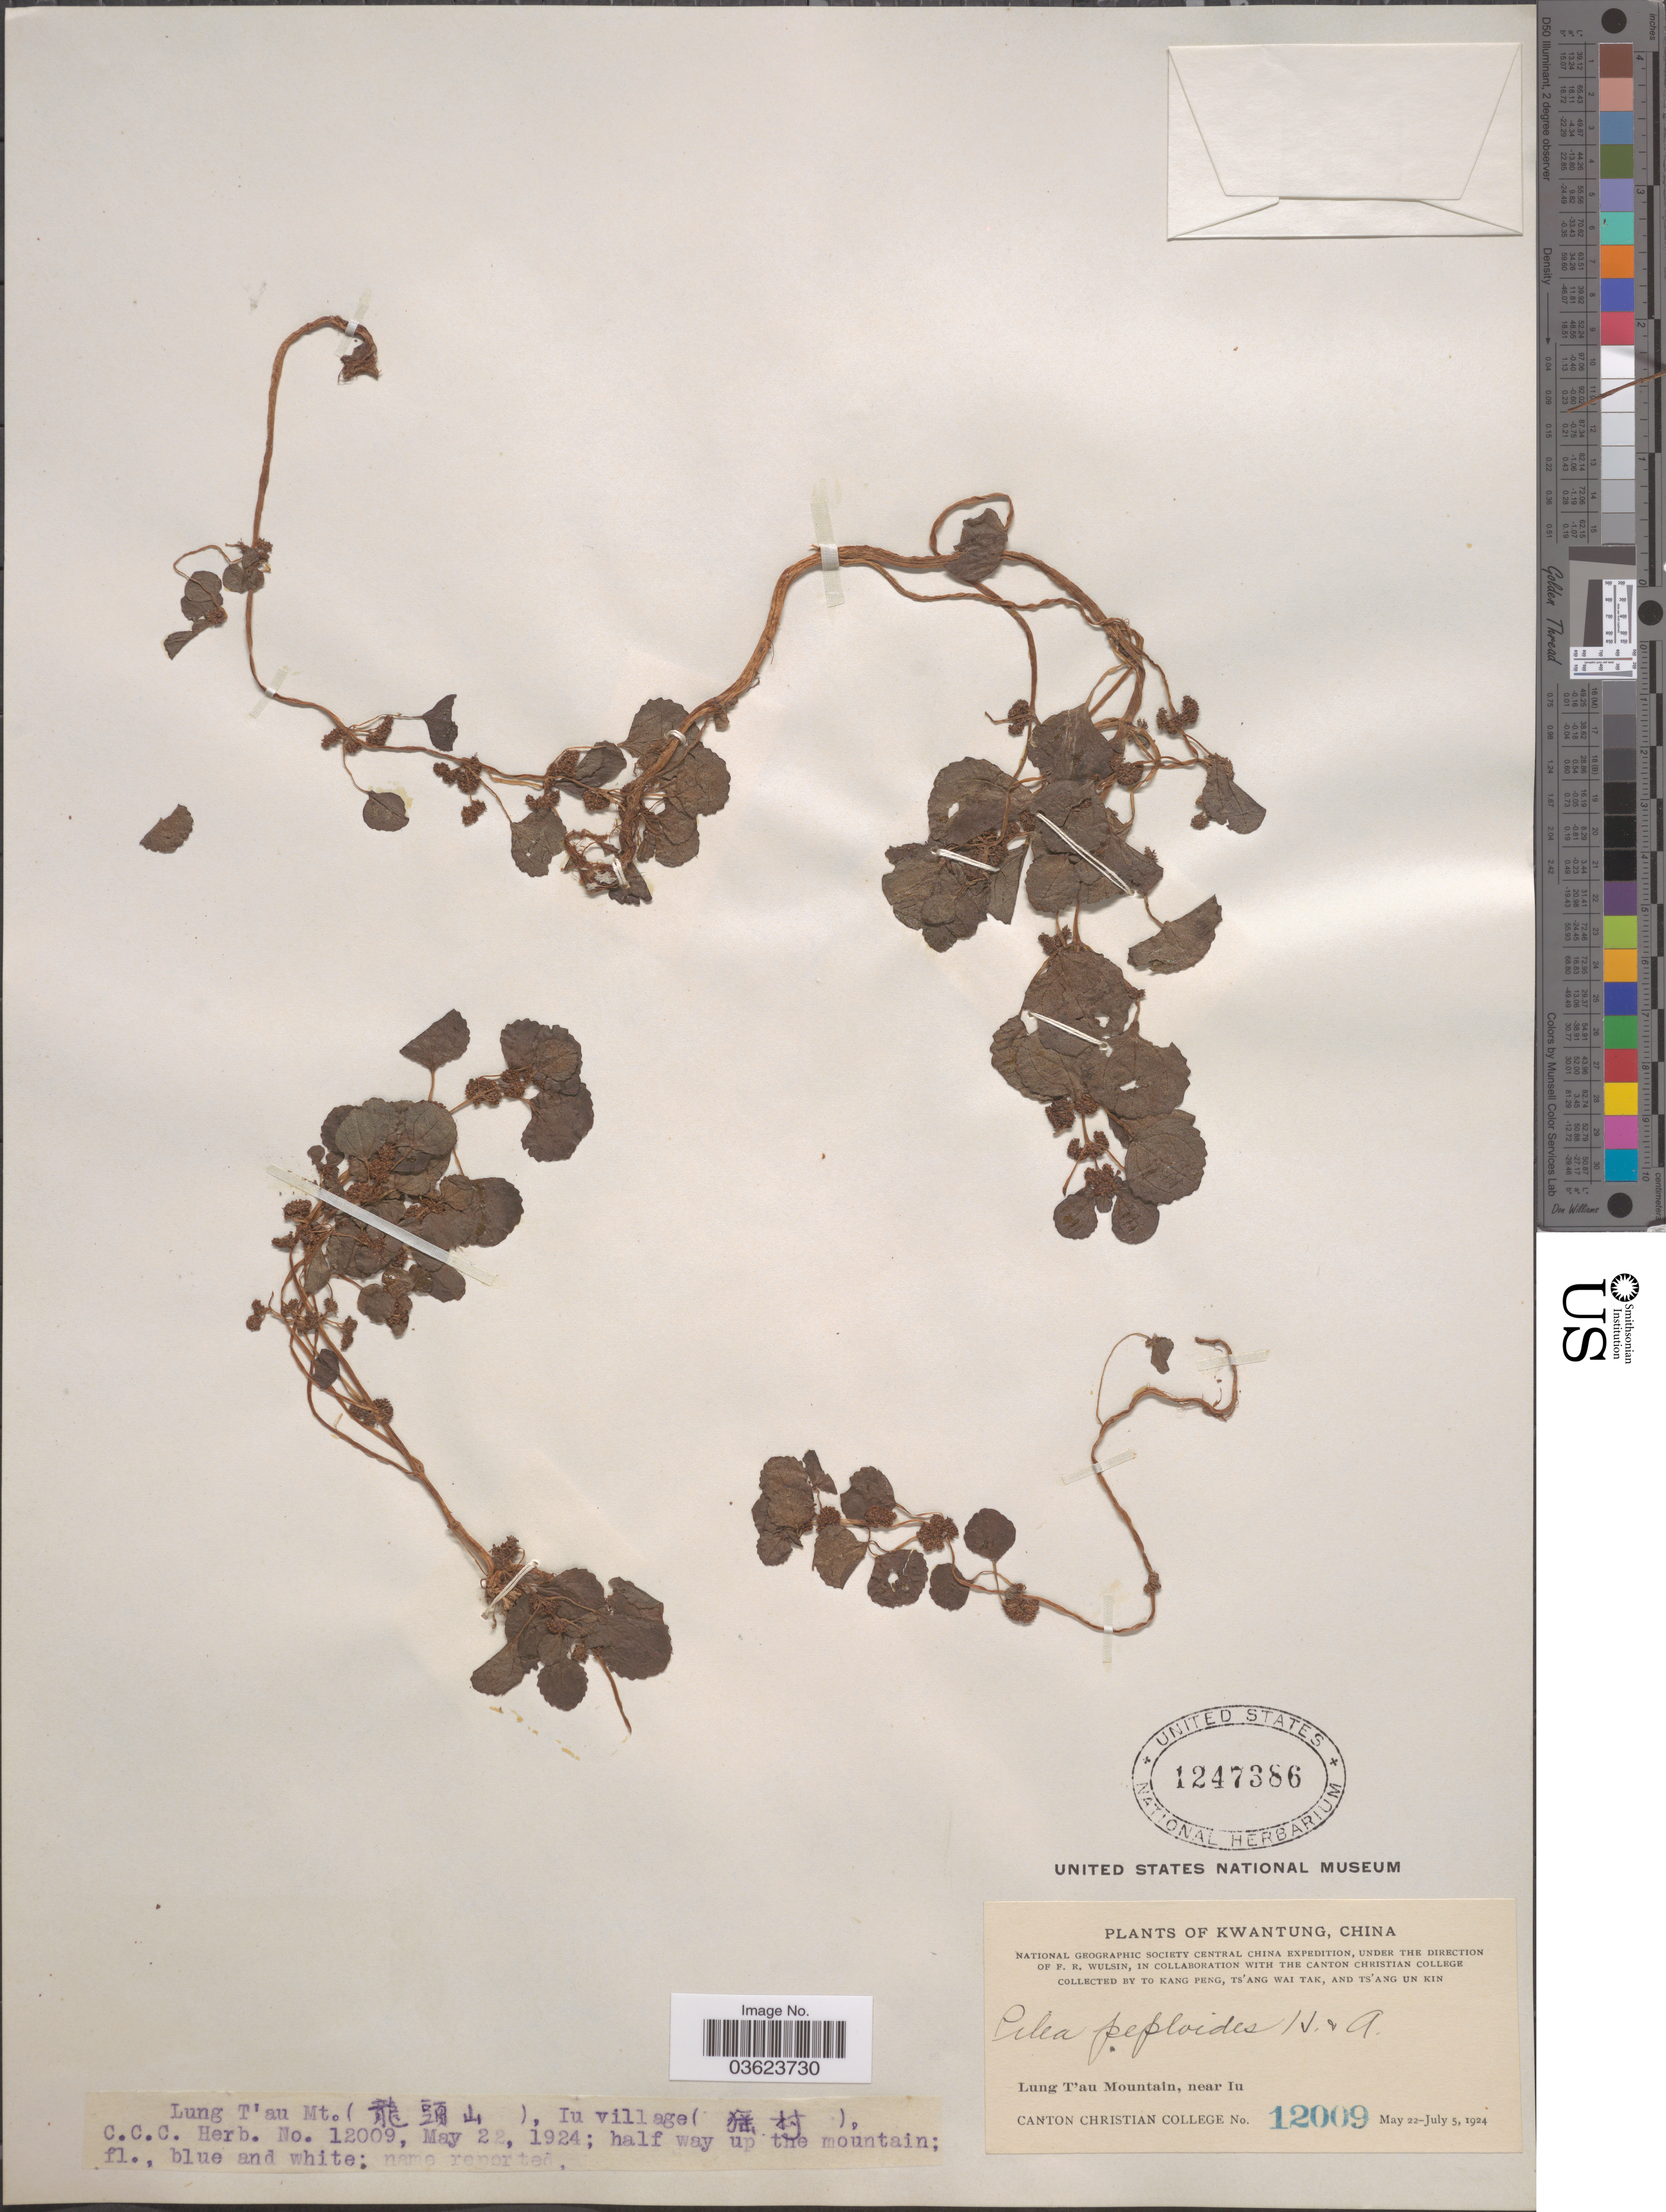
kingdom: Plantae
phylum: Tracheophyta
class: Magnoliopsida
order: Rosales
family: Urticaceae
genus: Pilea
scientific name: Pilea peploides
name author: (Gaudich.) Hook. & Arn.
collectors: To Kang P'eng, W. T. Tsang & Ts' Ang Un Kin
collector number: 12009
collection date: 1924-05-22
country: China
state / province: Guangdong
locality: Kwangtung. Lung T'au Mountain. (X), Iu village (X).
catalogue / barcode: US 1247386